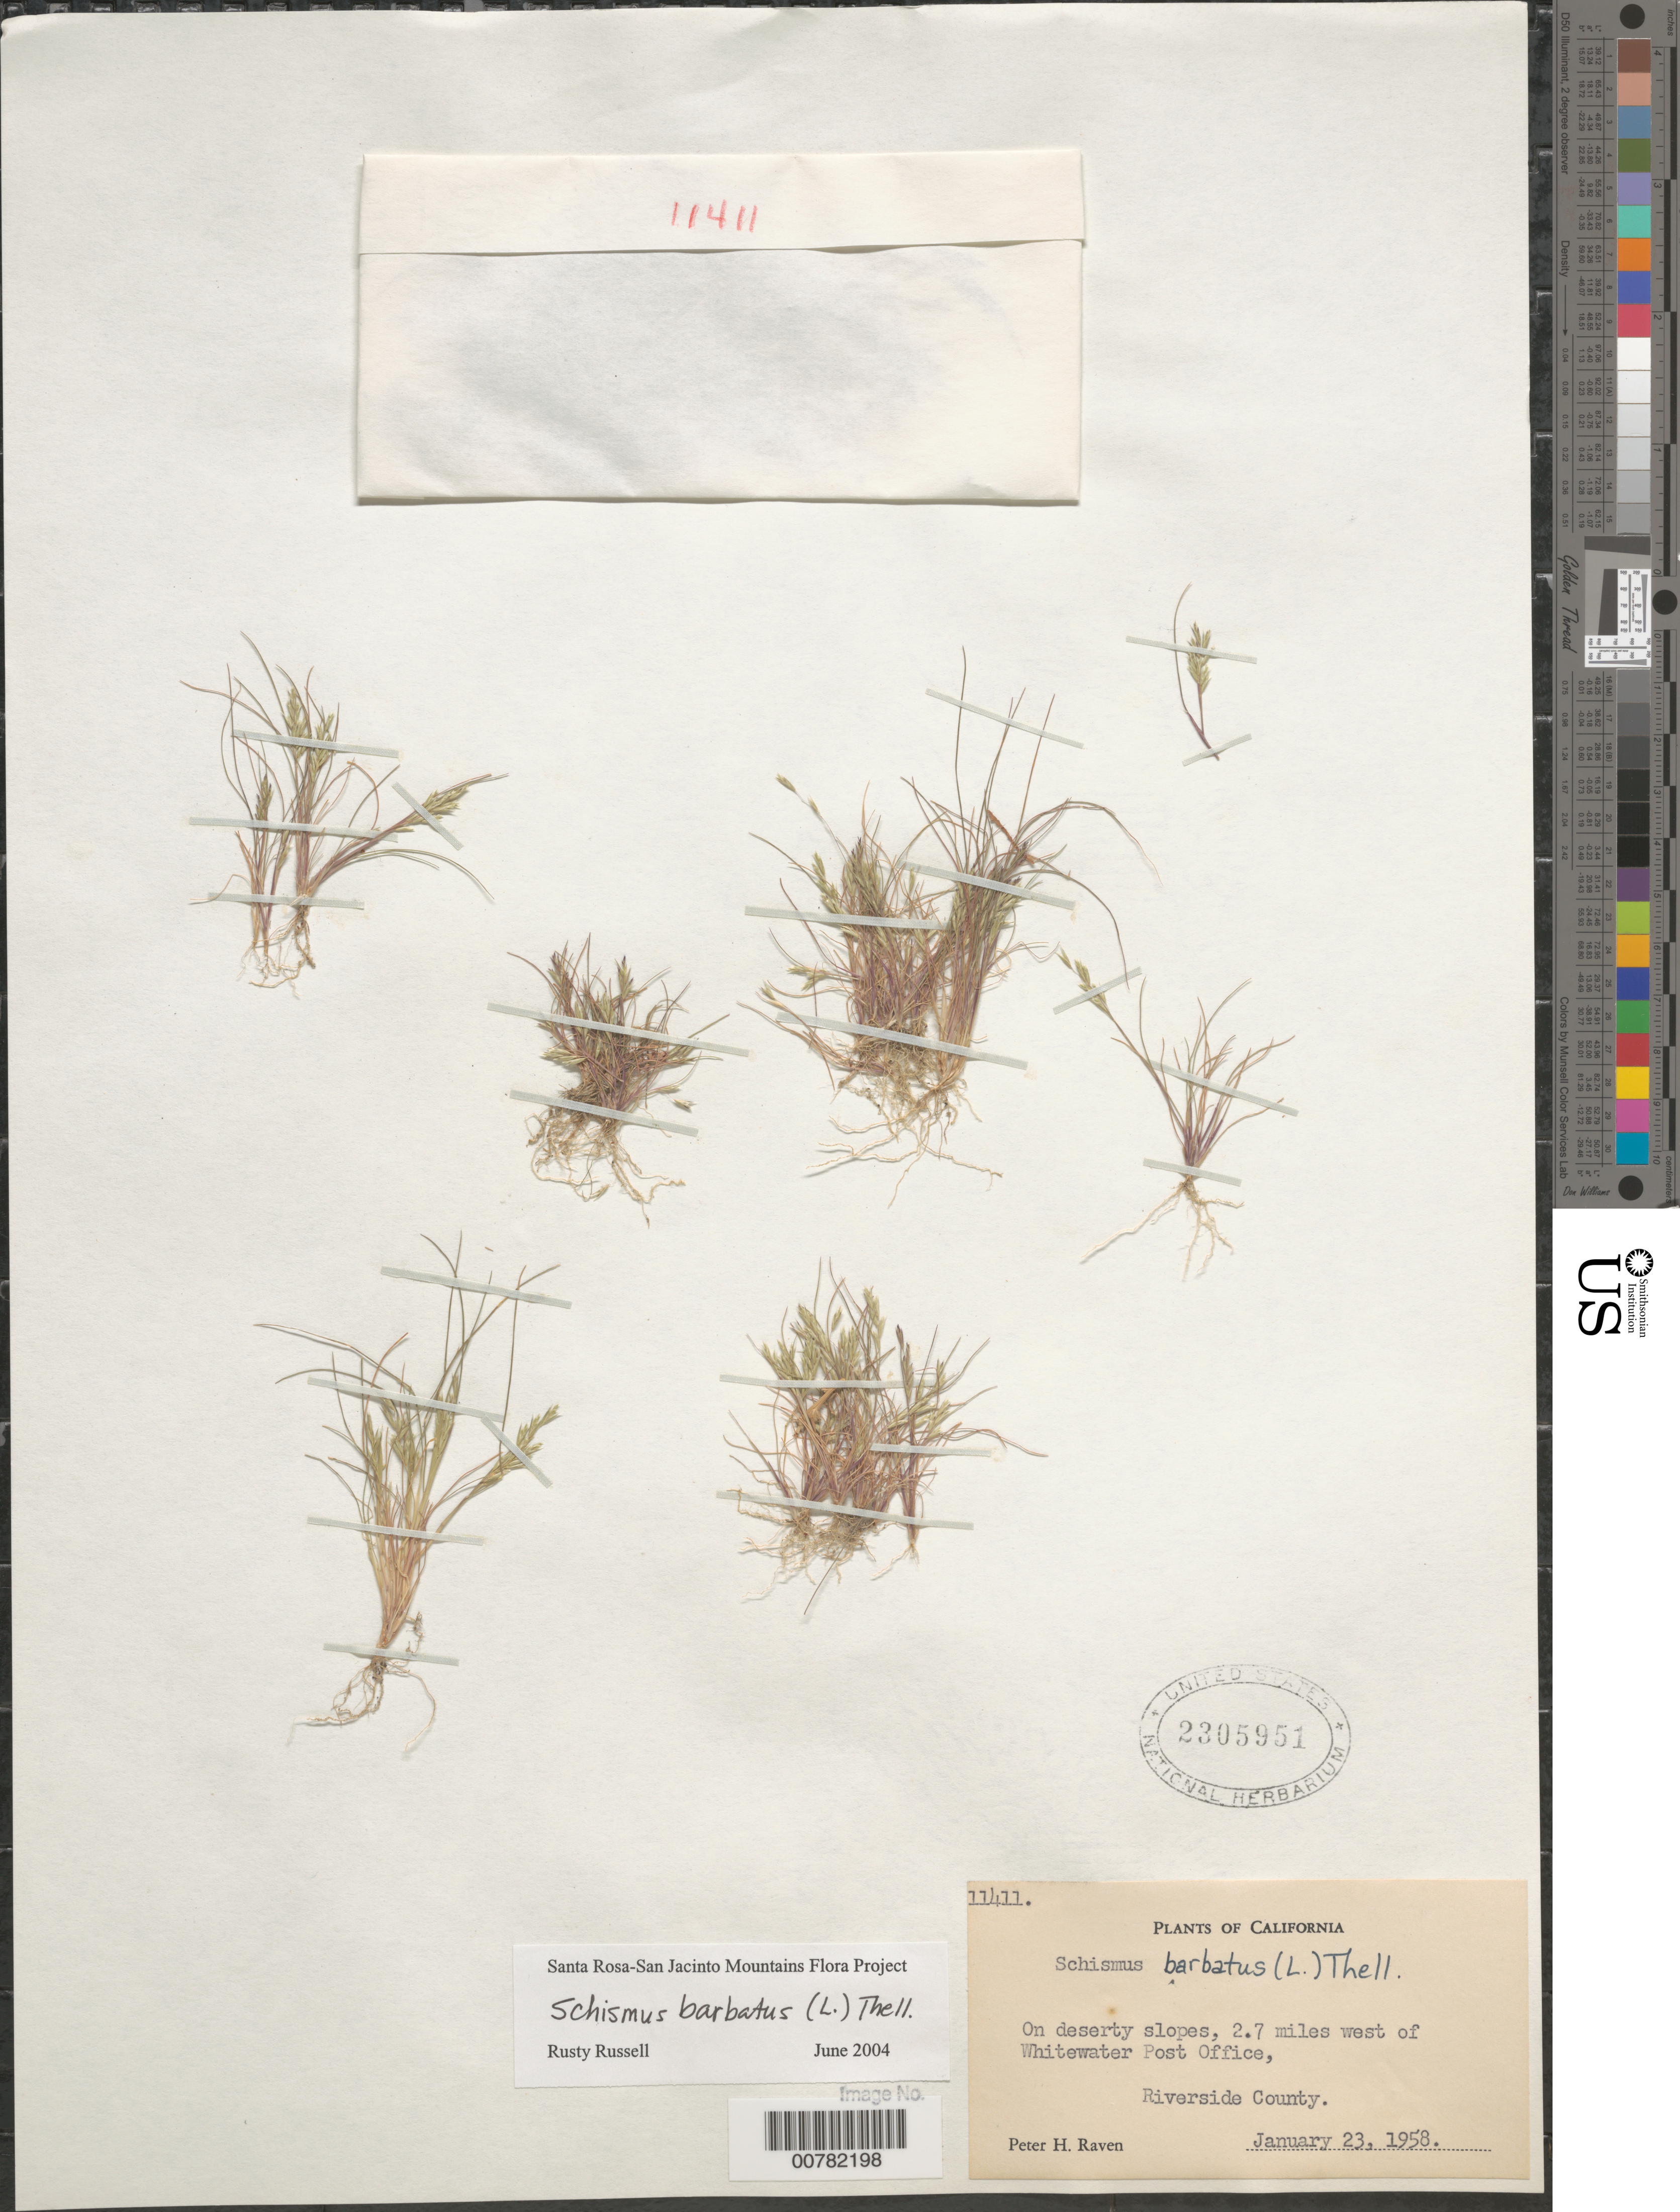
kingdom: Plantae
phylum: Tracheophyta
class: Liliopsida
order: Poales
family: Poaceae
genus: Schismus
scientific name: Schismus barbatus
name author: (L.) Thell.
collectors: P. Raven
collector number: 11411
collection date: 1958-01-23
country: United States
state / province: California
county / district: Riverside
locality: On deserty slopes, 2.7 miles west of Whitewater Post Office, Riverside County.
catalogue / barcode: US 2305951